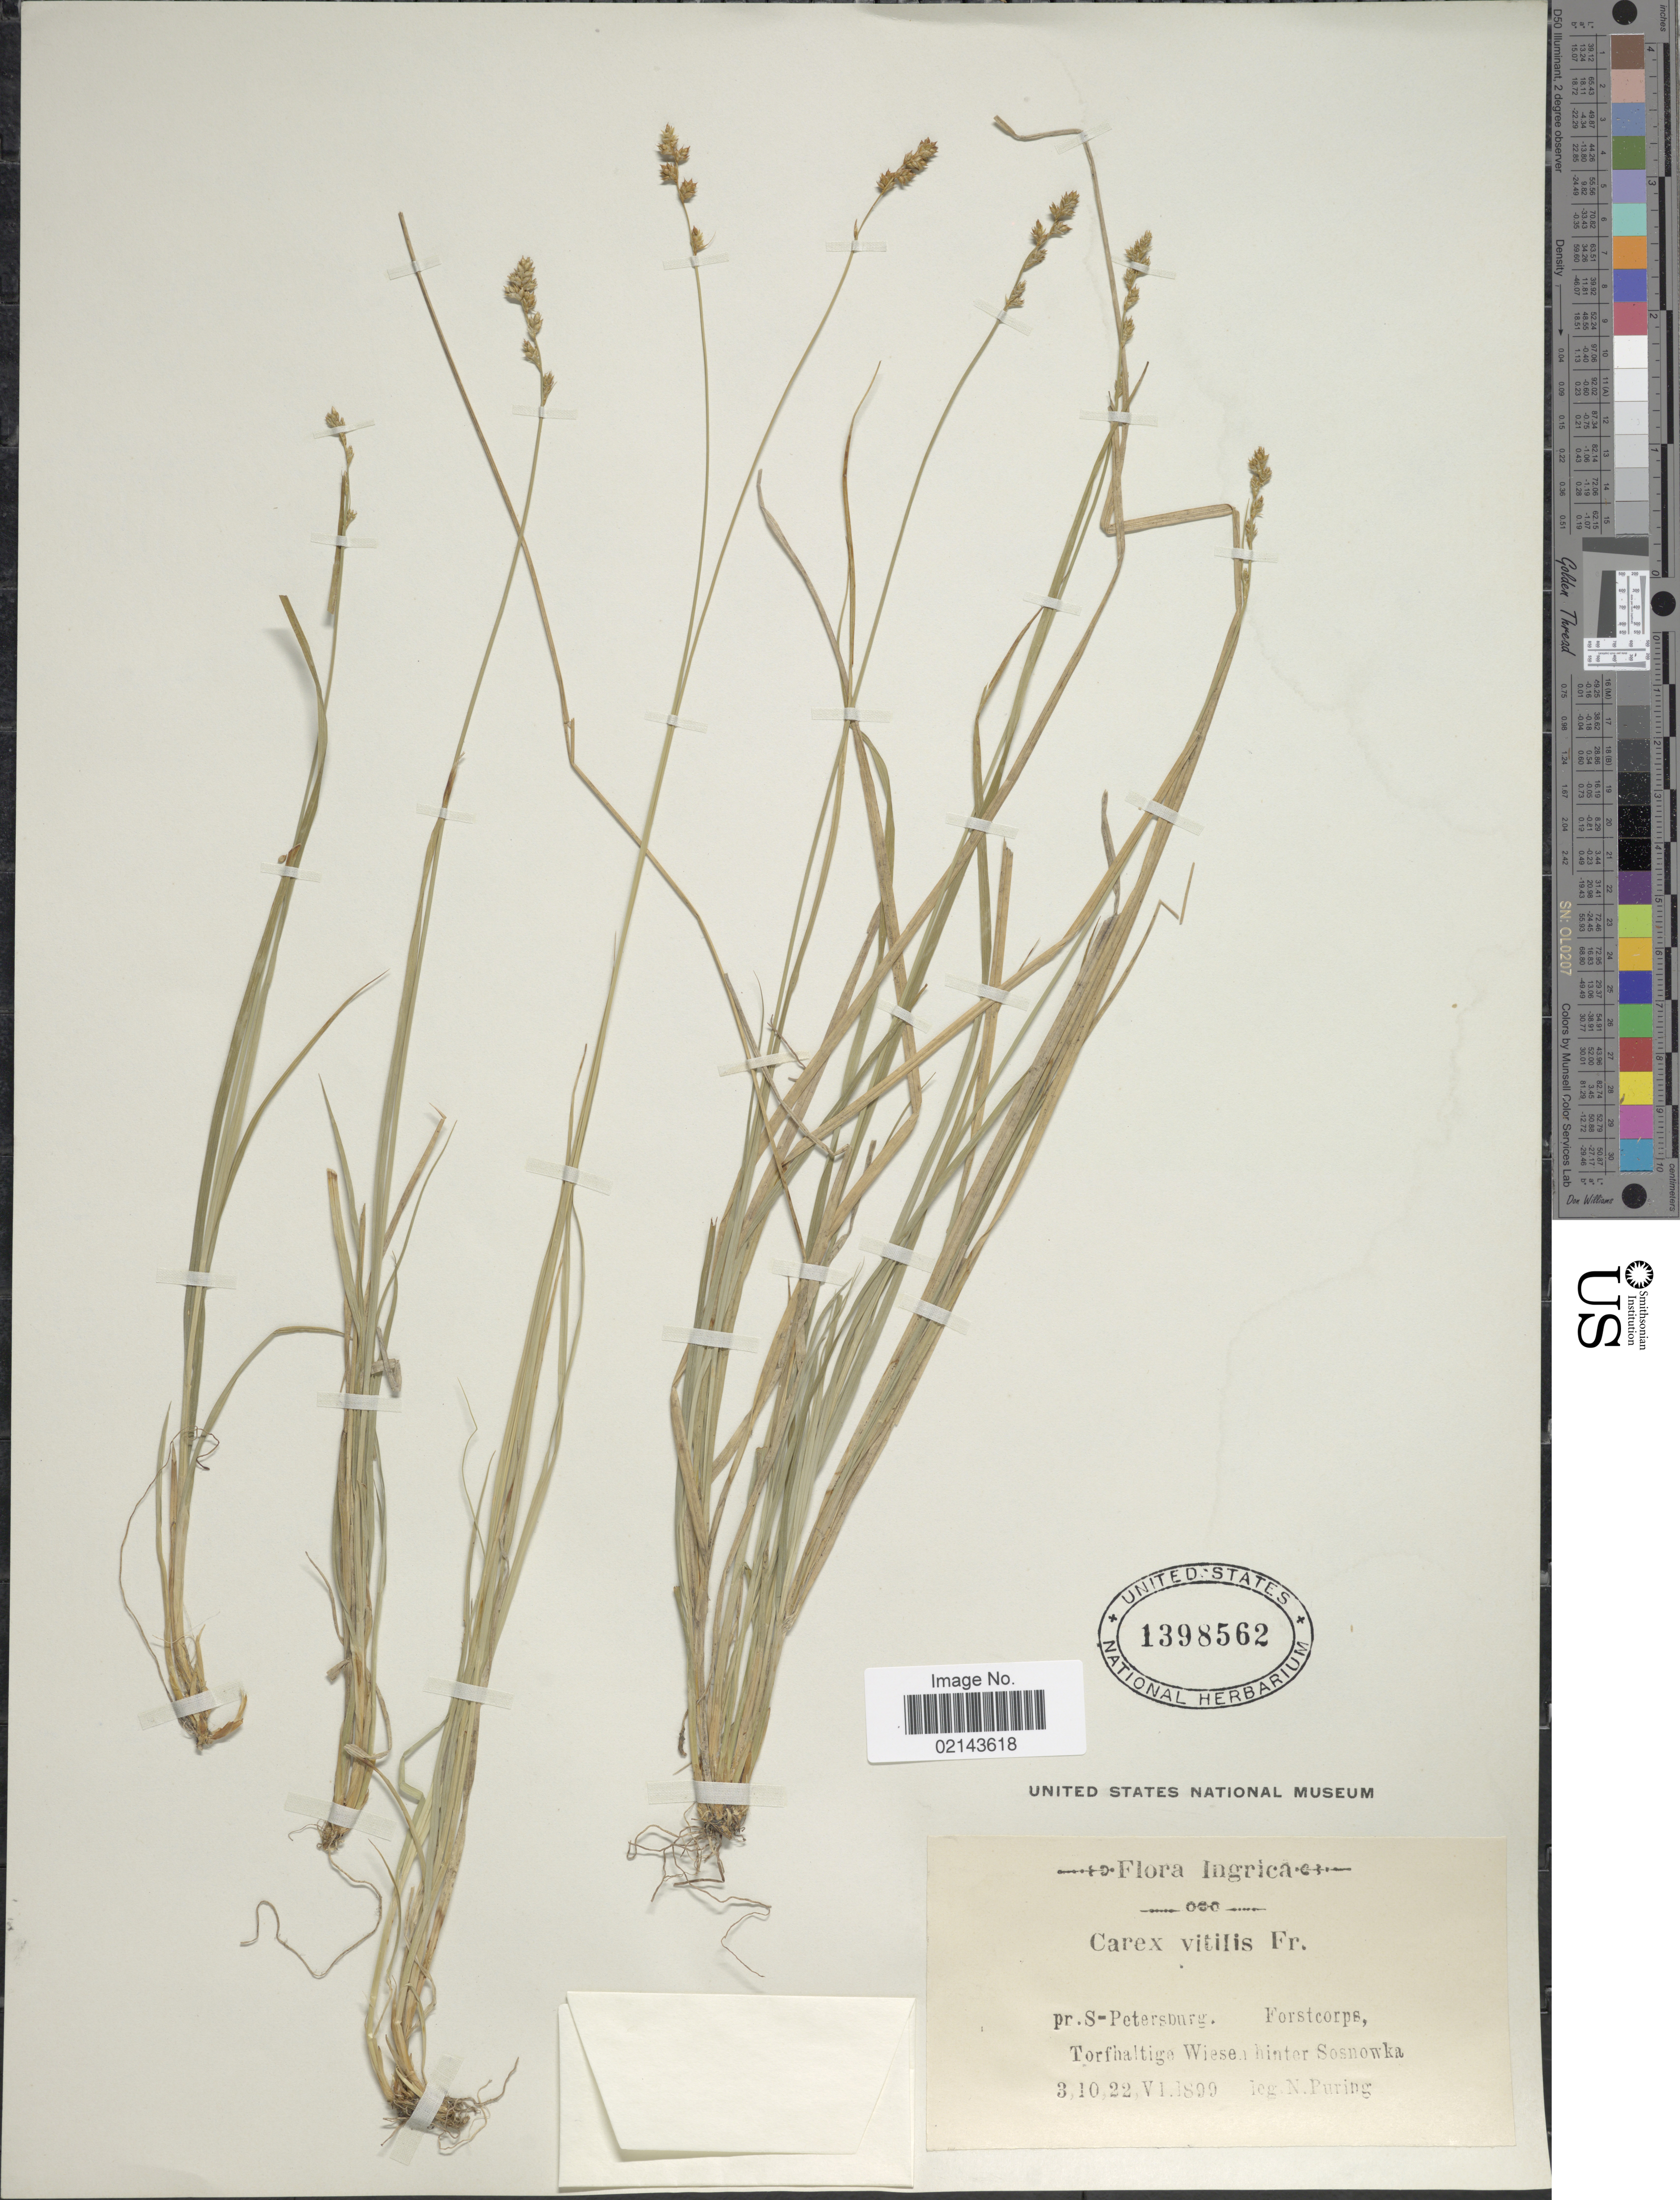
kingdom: Plantae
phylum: Tracheophyta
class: Liliopsida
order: Poales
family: Cyperaceae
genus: Carex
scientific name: Carex brunnescens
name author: (Pers.) Poir.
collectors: N. Puring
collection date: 1899-06-03/1899-06-22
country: Russian Federation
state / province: St. Petersburg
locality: Pr.S-Petersburg, Forstcorps, Torfhaltige Wiesen hinter Sosnowka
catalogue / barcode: US 1398562